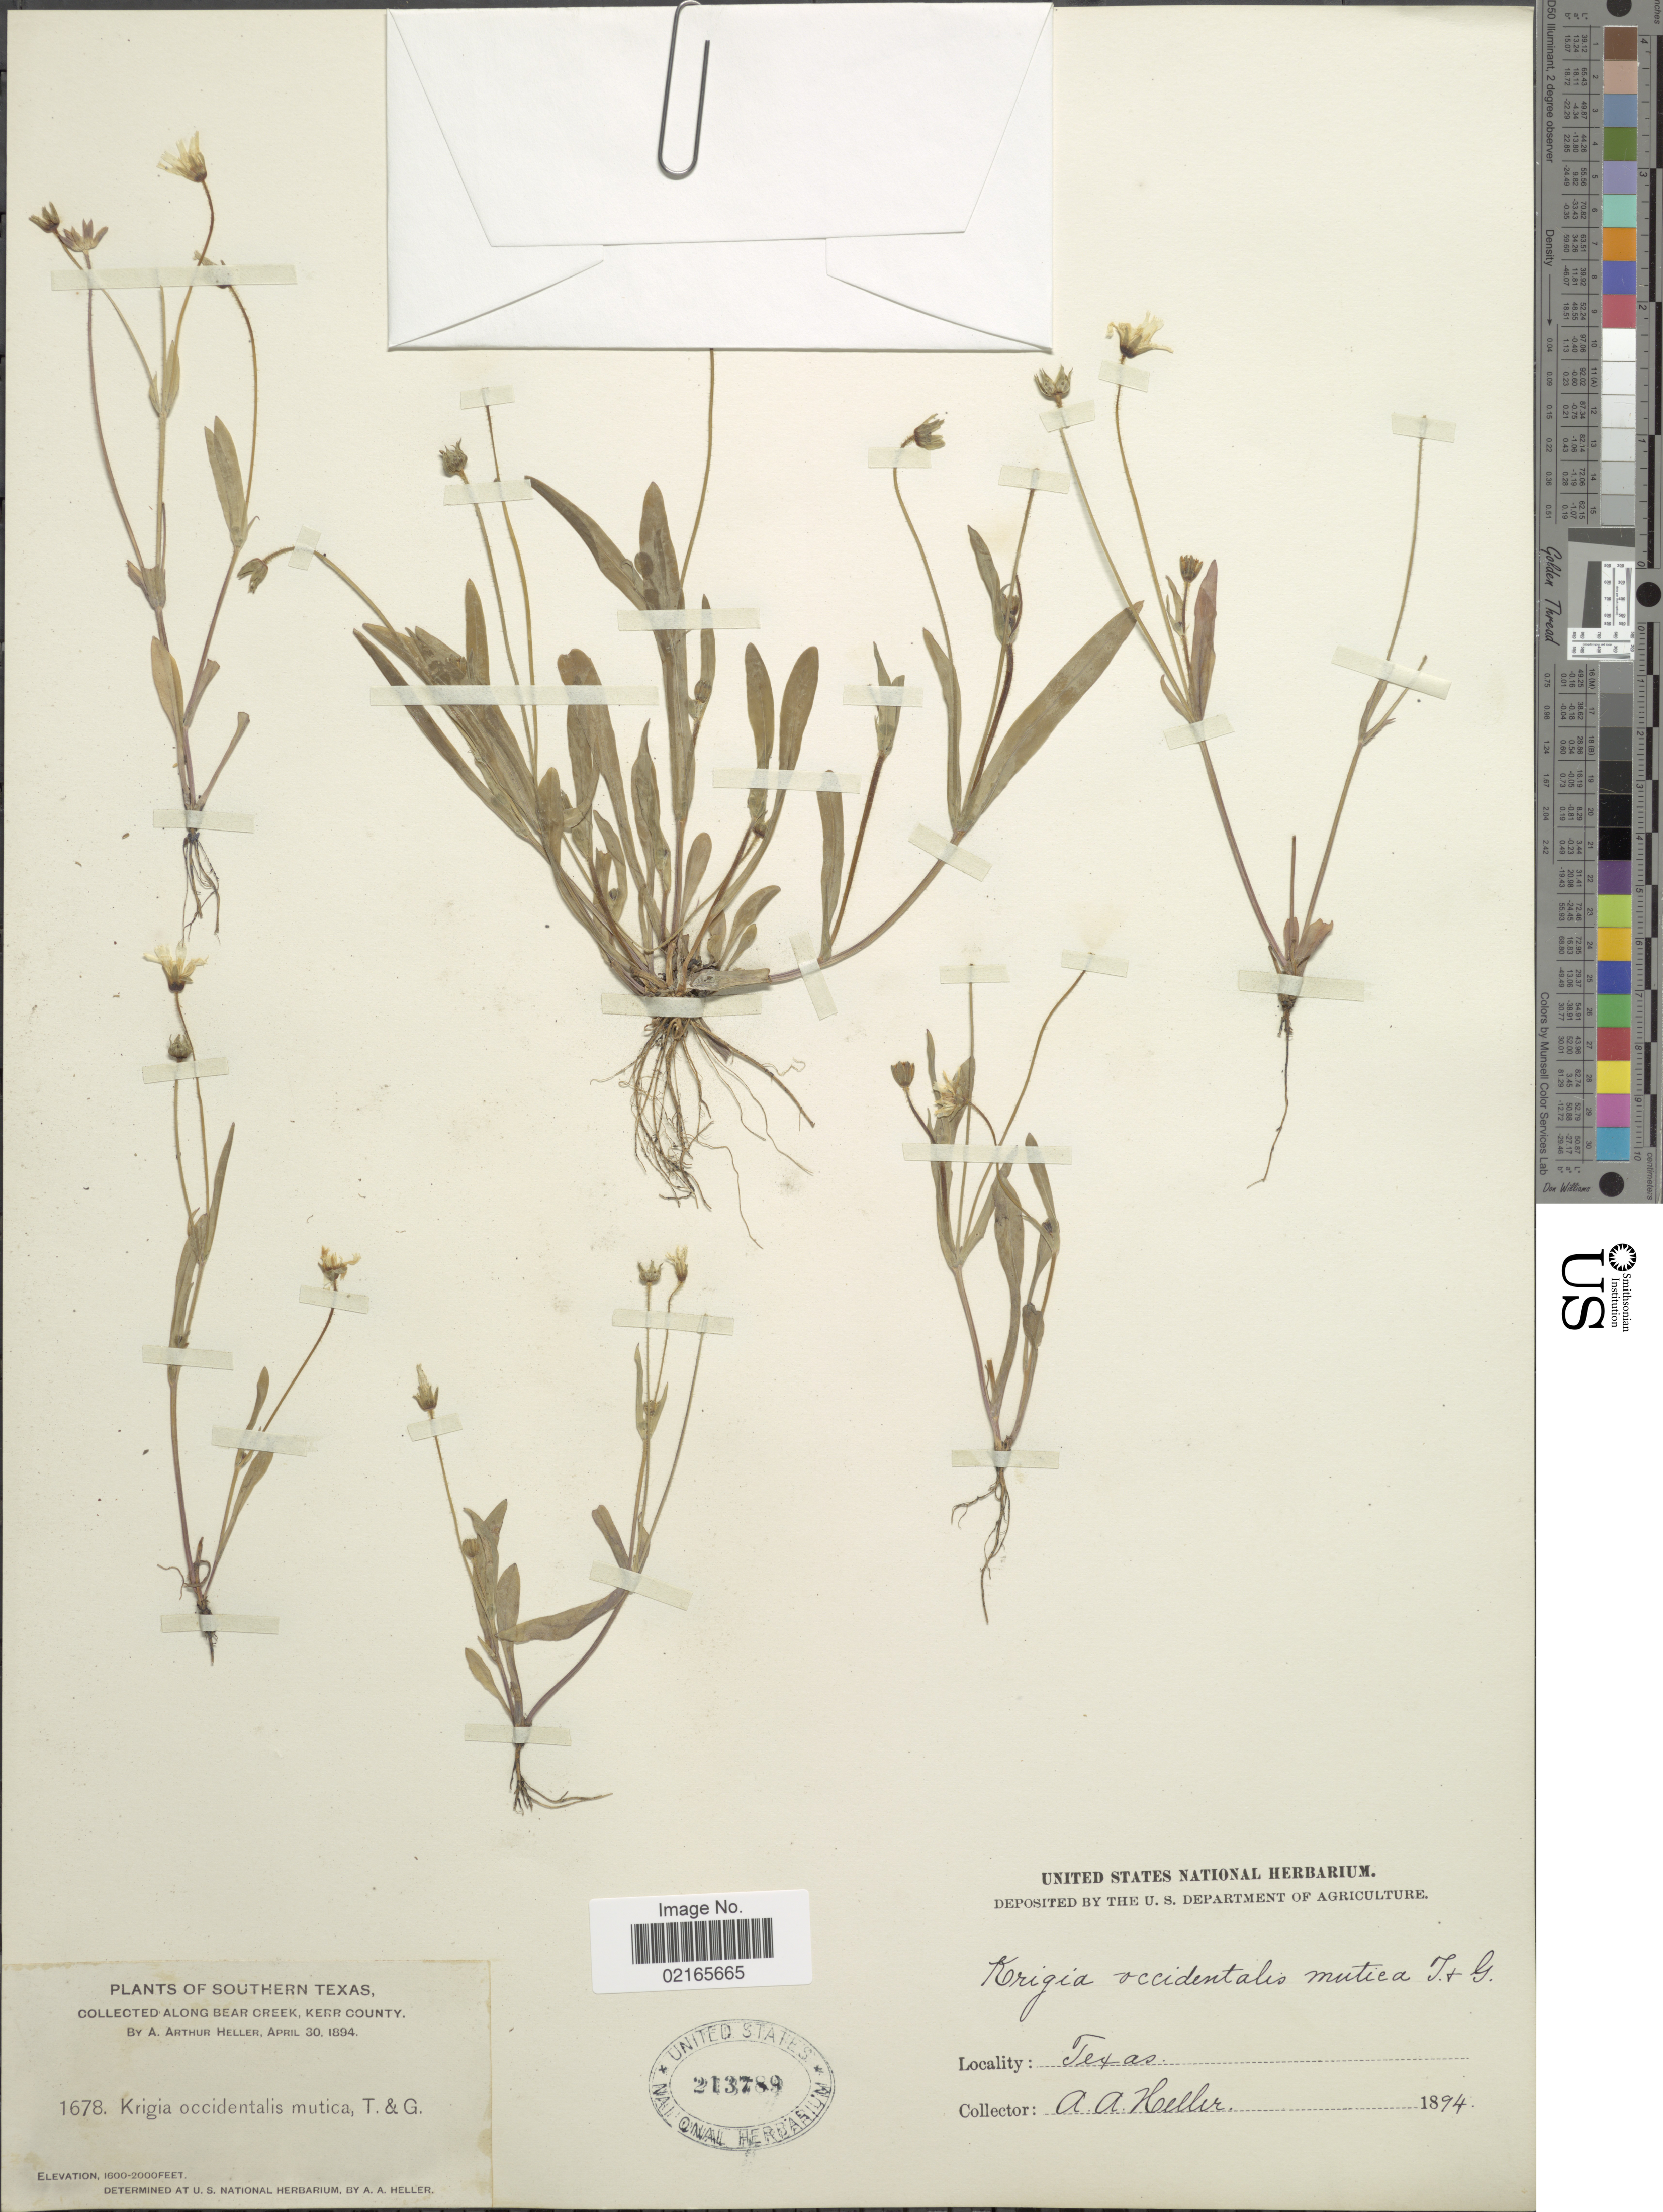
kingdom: Plantae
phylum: Tracheophyta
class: Magnoliopsida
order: Asterales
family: Asteraceae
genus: Krigia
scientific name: Krigia oppositifolia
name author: Raf.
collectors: A. A. Heller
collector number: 1678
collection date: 1894-04-30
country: United States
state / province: Texas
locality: Southern Texas, along Bear Creek, Kerr county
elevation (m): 488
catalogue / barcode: US 2137898